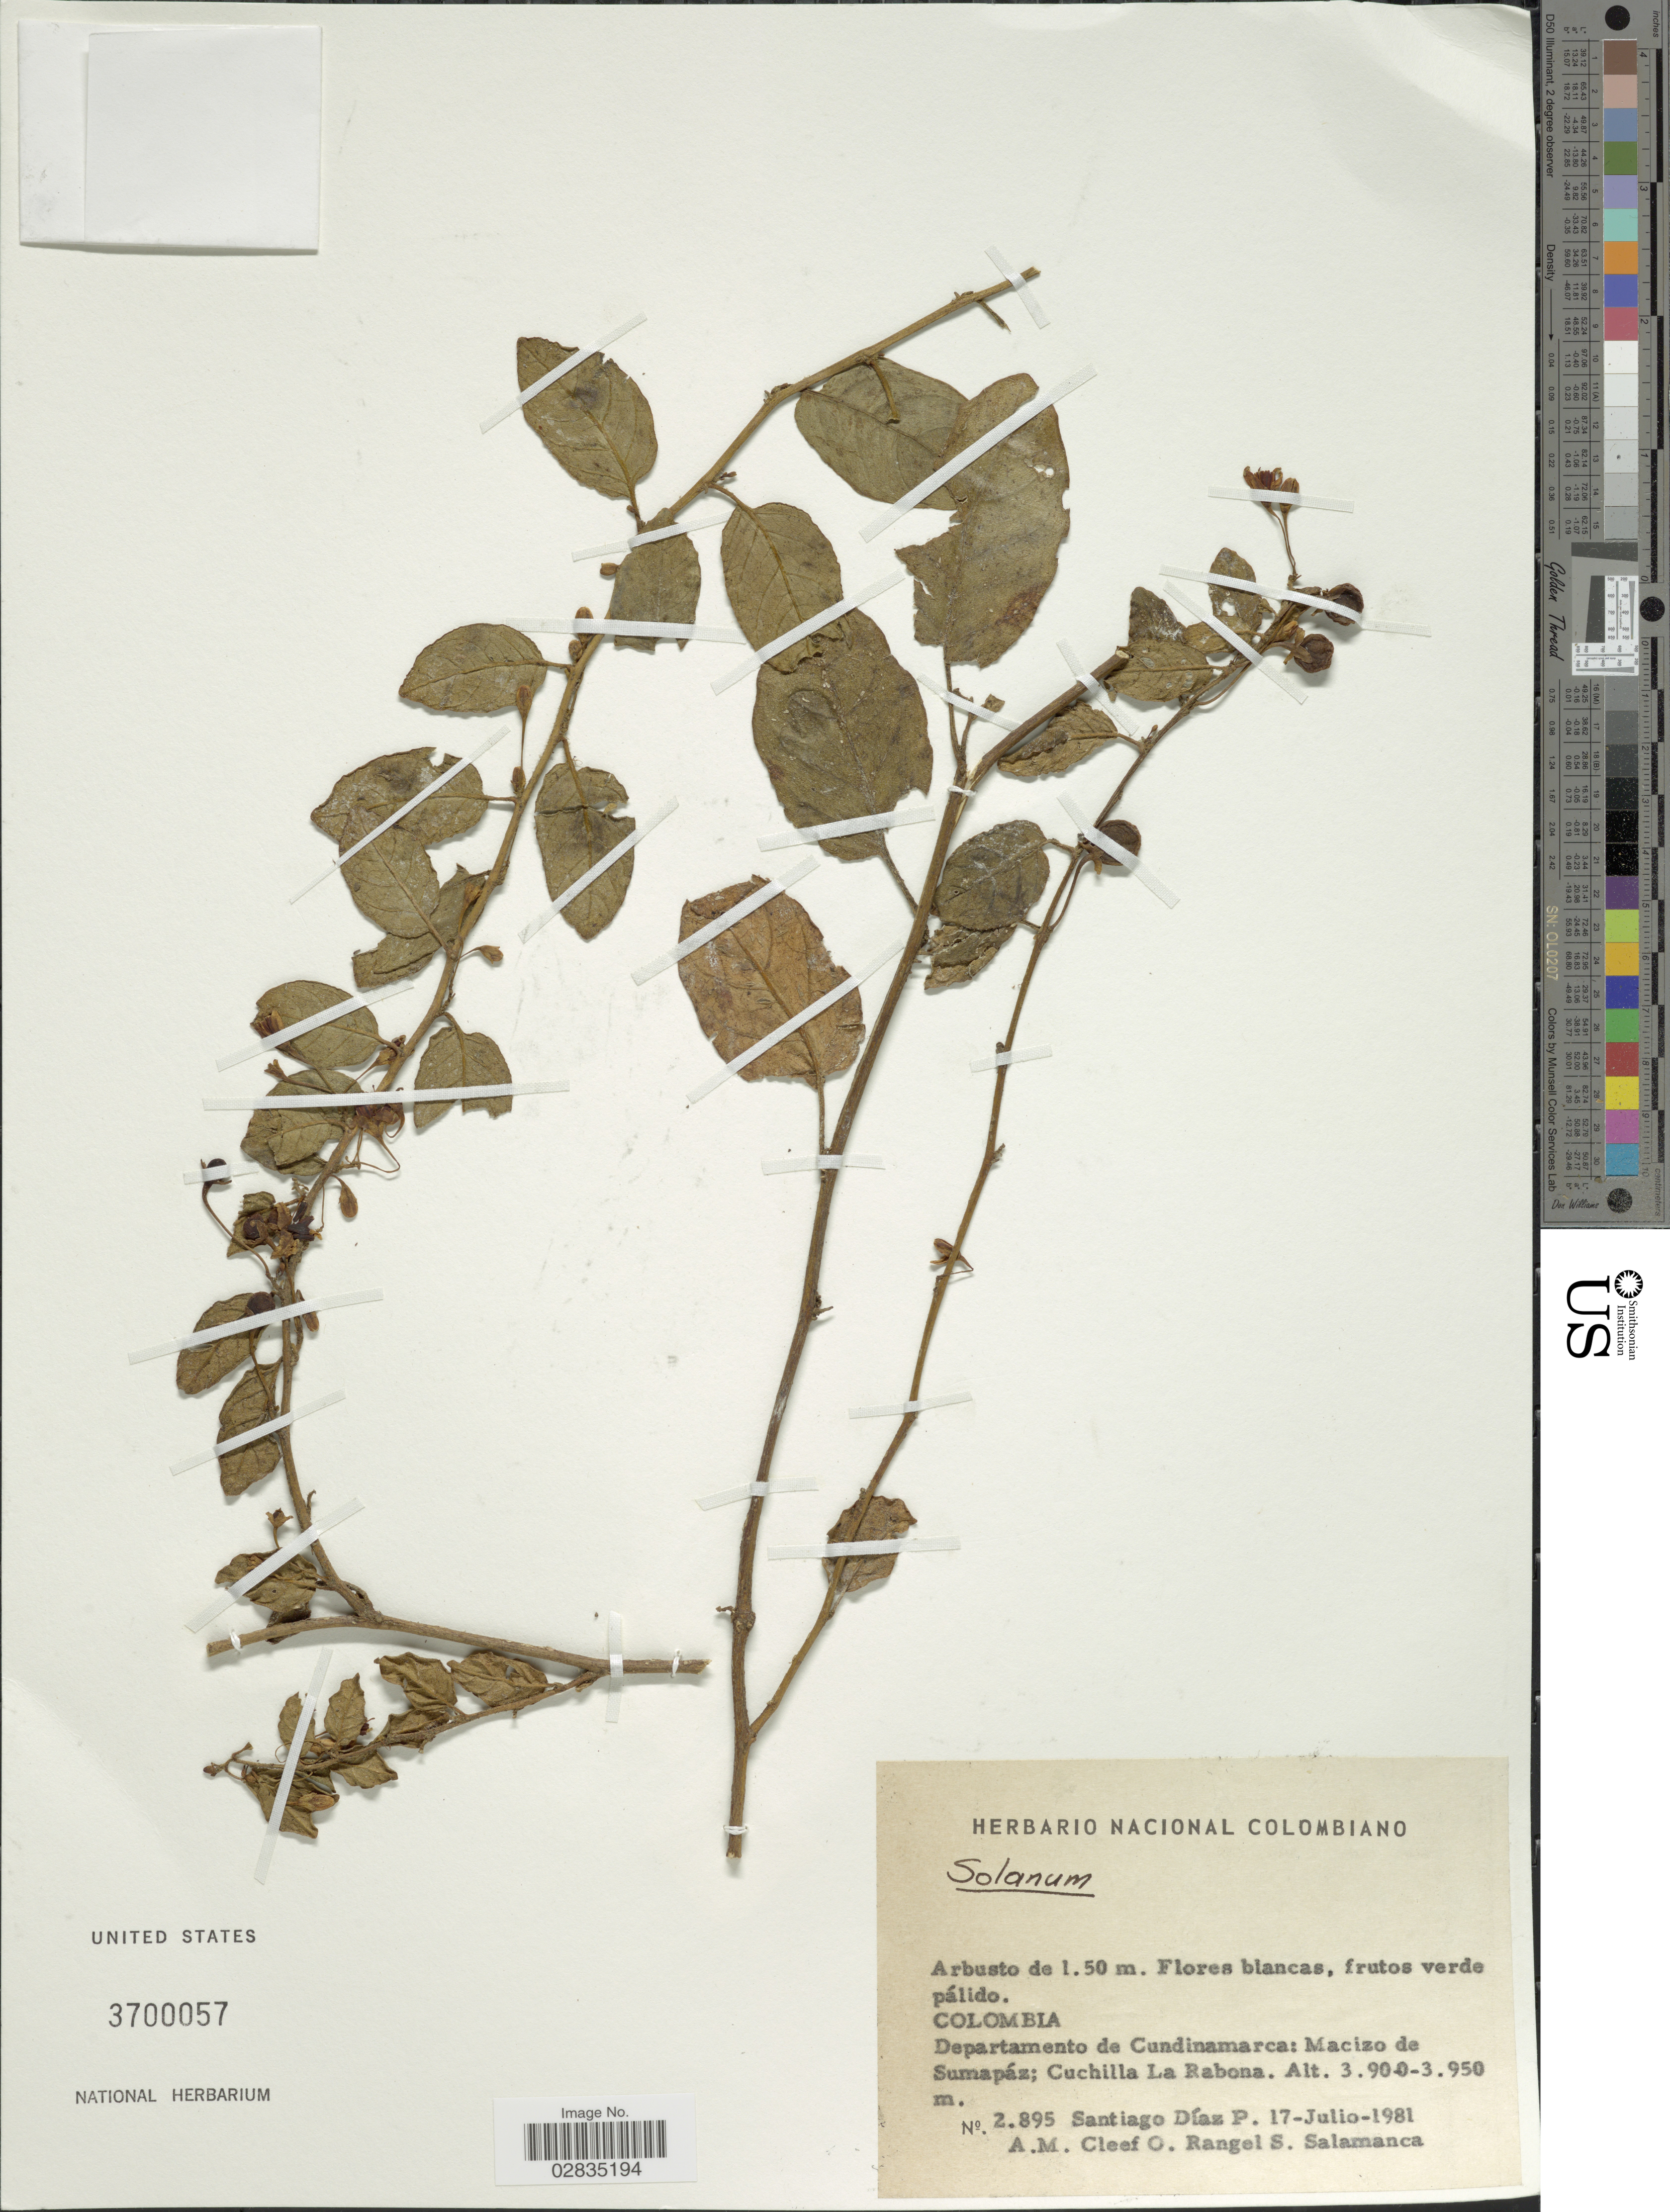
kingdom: Plantae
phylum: Tracheophyta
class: Magnoliopsida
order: Solanales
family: Solanaceae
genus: Solanum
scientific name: Solanum sp.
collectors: S. Diaz P., A. M. Cleef, O. Rangel & S. Salamanca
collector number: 2895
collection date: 1981-07-17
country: Colombia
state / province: Cundinamarca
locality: Departamento de Cundinamarca: Macizo de Sumapáz; Cuchilla La Rabona.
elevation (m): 3900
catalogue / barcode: US 3700057